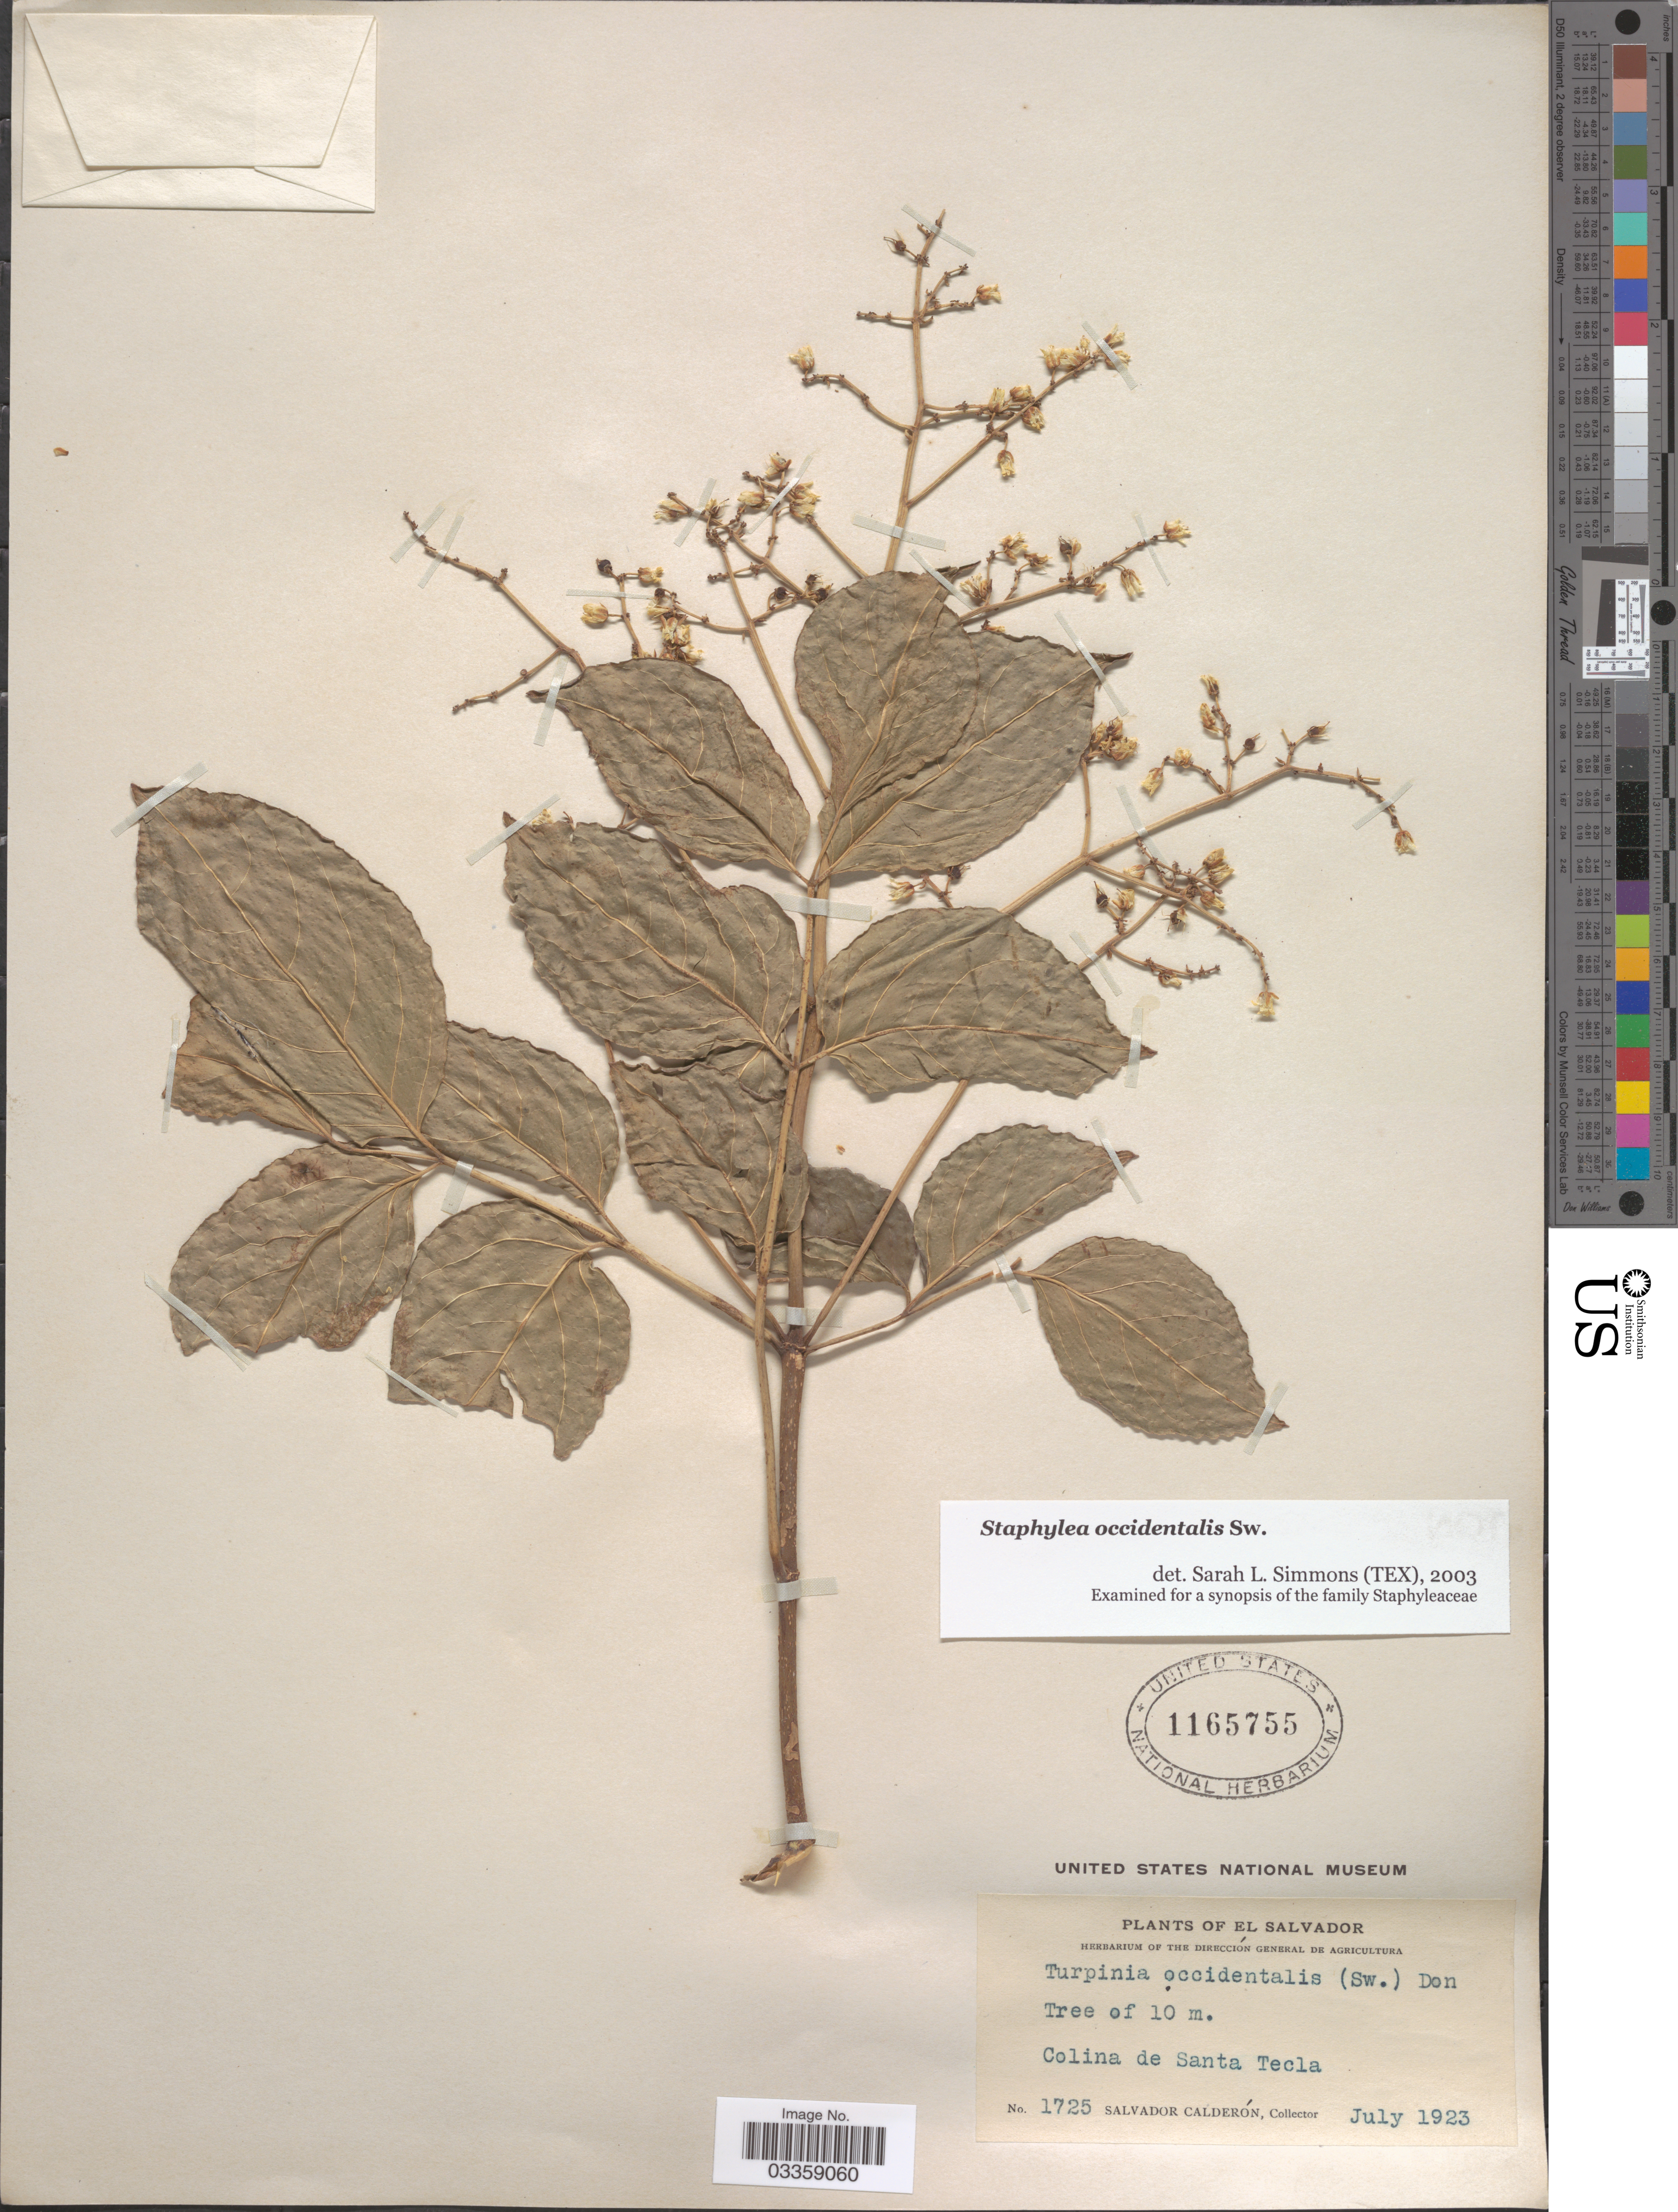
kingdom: Plantae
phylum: Tracheophyta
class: Magnoliopsida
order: Crossosomatales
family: Staphyleaceae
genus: Turpinia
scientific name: Turpinia occidentalis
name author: (Sw.) G. Don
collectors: S. Calderón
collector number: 1725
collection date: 1923-07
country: El Salvador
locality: Colina de Santa Tecla.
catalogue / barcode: US 1165755